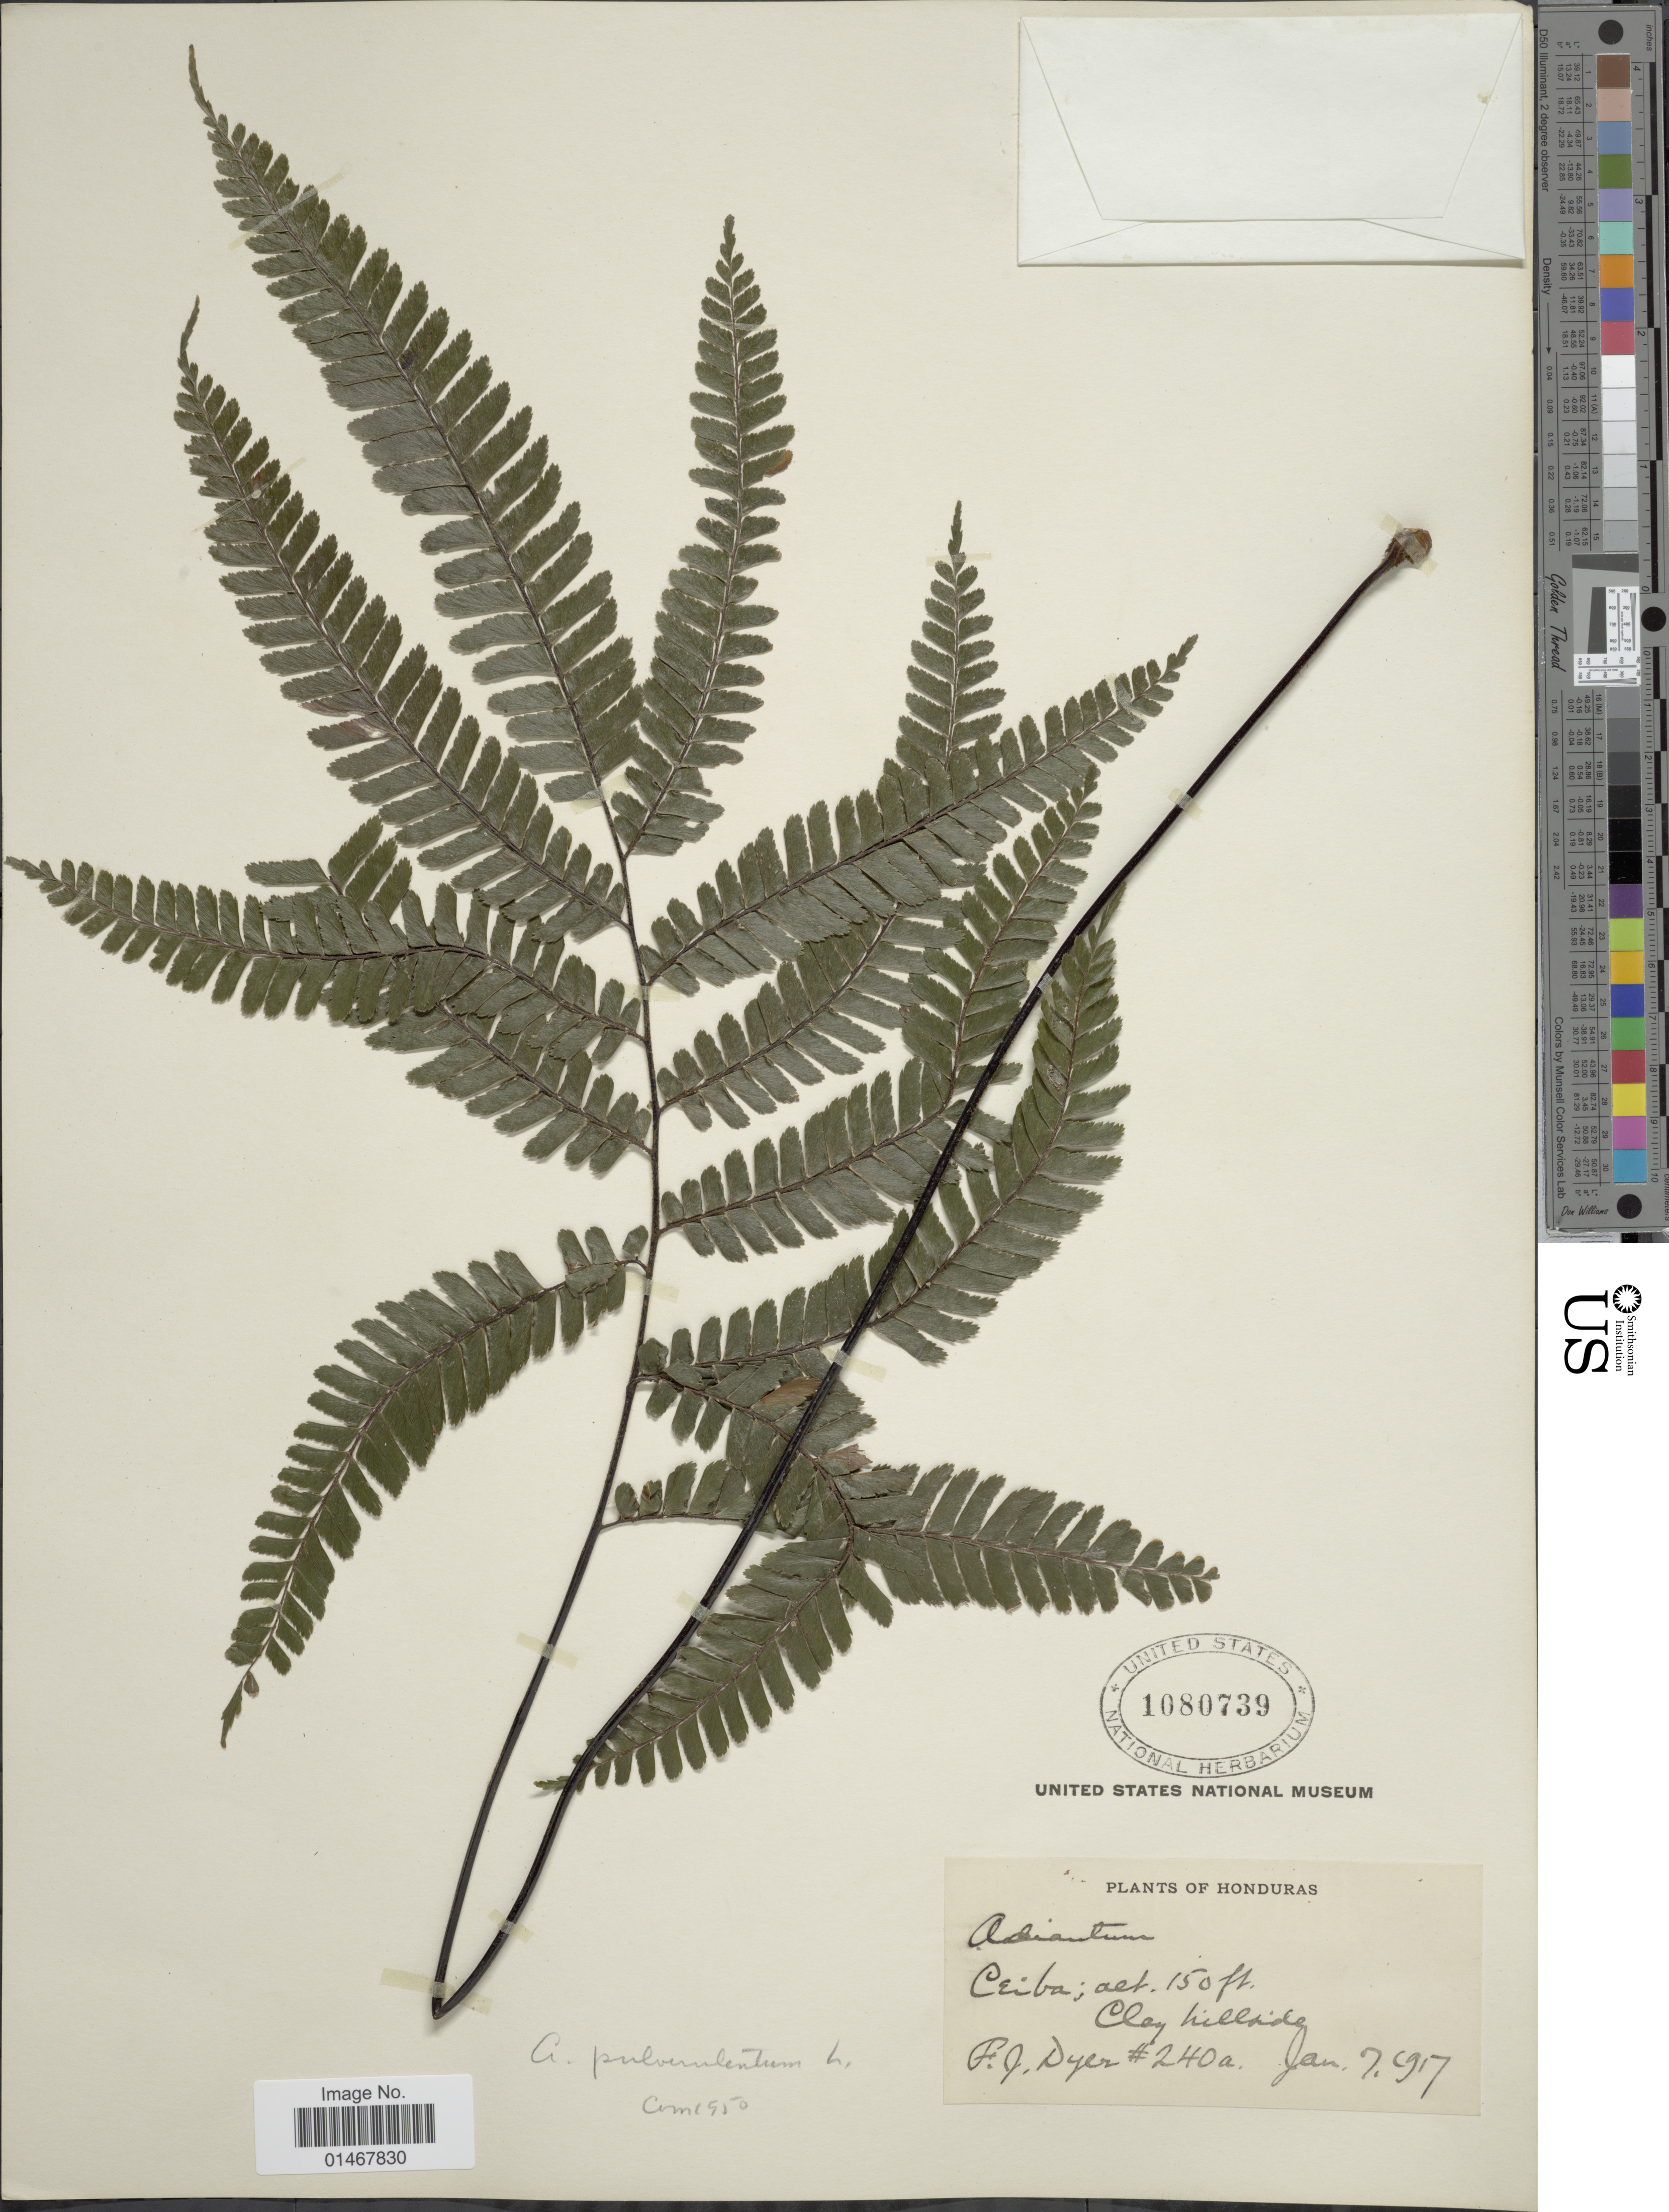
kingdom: Plantae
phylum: Tracheophyta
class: Polypodiopsida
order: Polypodiales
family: Pteridaceae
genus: Adiantum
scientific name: Adiantum pulverulentum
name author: L.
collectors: F. J. Dyer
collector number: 240a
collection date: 1917-01-07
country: Honduras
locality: Ceiba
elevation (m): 46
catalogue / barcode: US 1080739